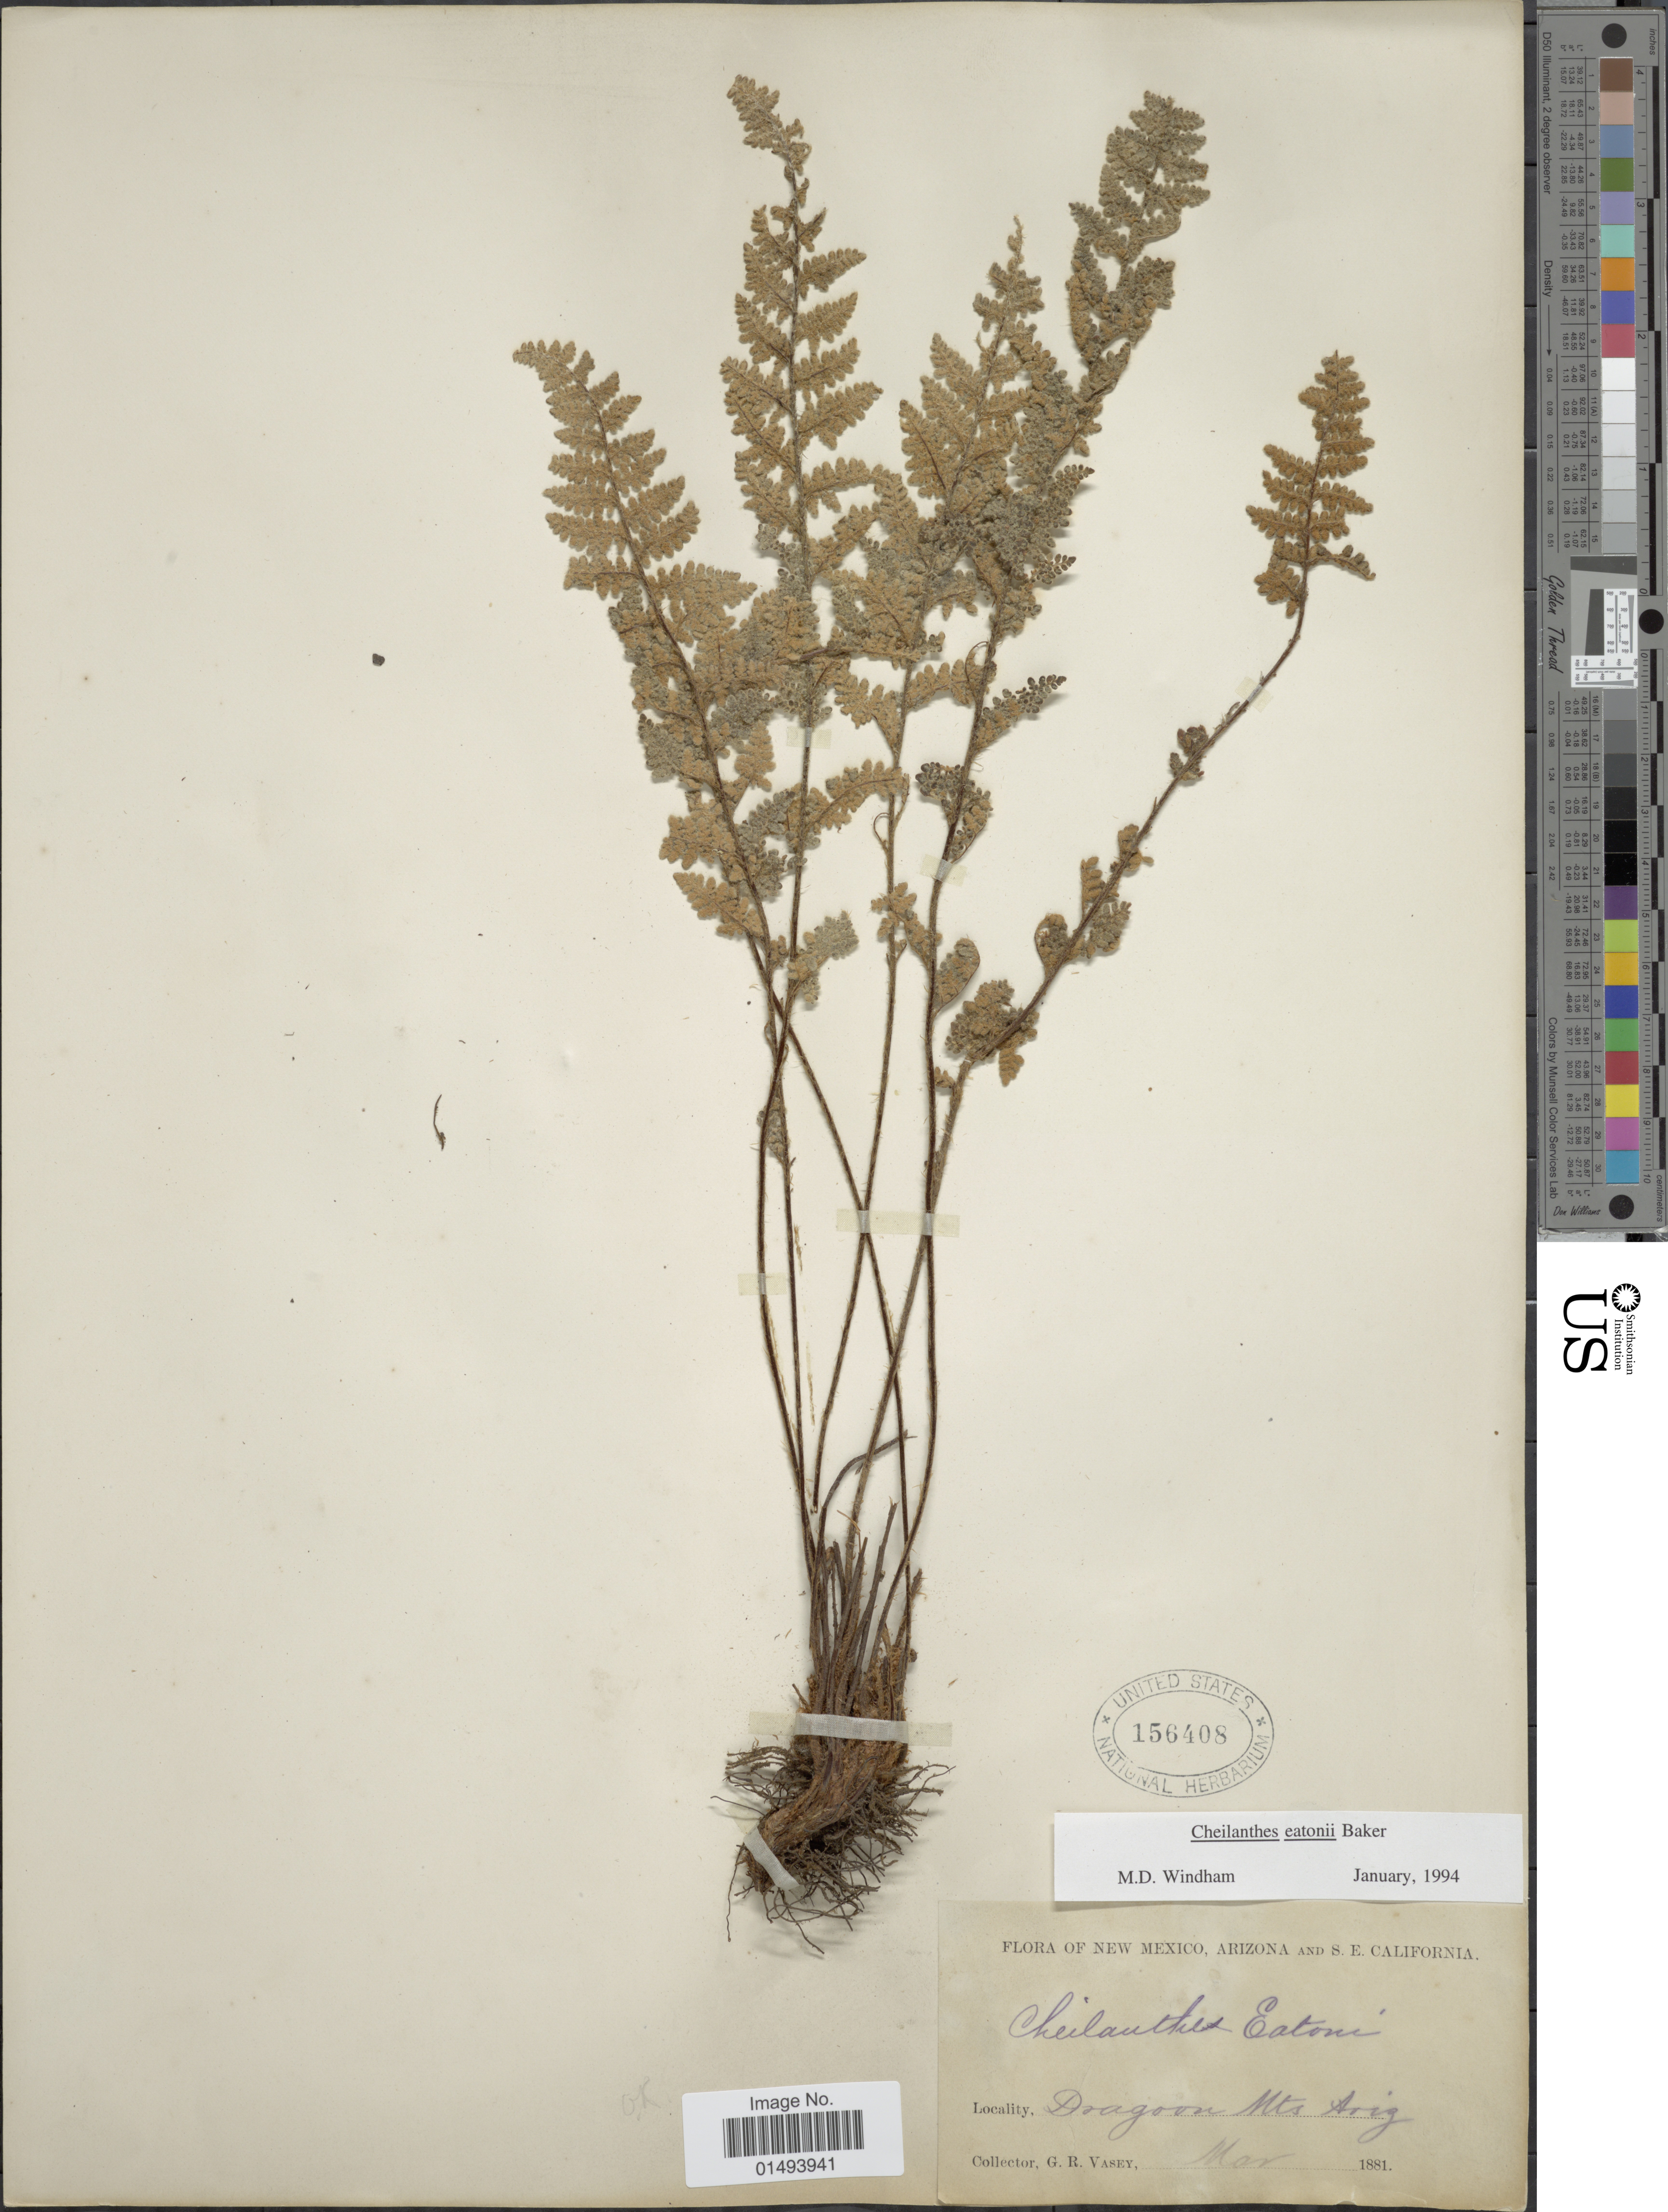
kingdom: Plantae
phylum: Tracheophyta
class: Polypodiopsida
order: Polypodiales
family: Pteridaceae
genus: Myriopteris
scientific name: Myriopteris rufa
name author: Fée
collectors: G. R. Vasey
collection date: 1881-03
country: United States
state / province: Arizona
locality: Flora of New Mexico, Arizona and S.E. California, Dragoon Mts.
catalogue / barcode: US 156408